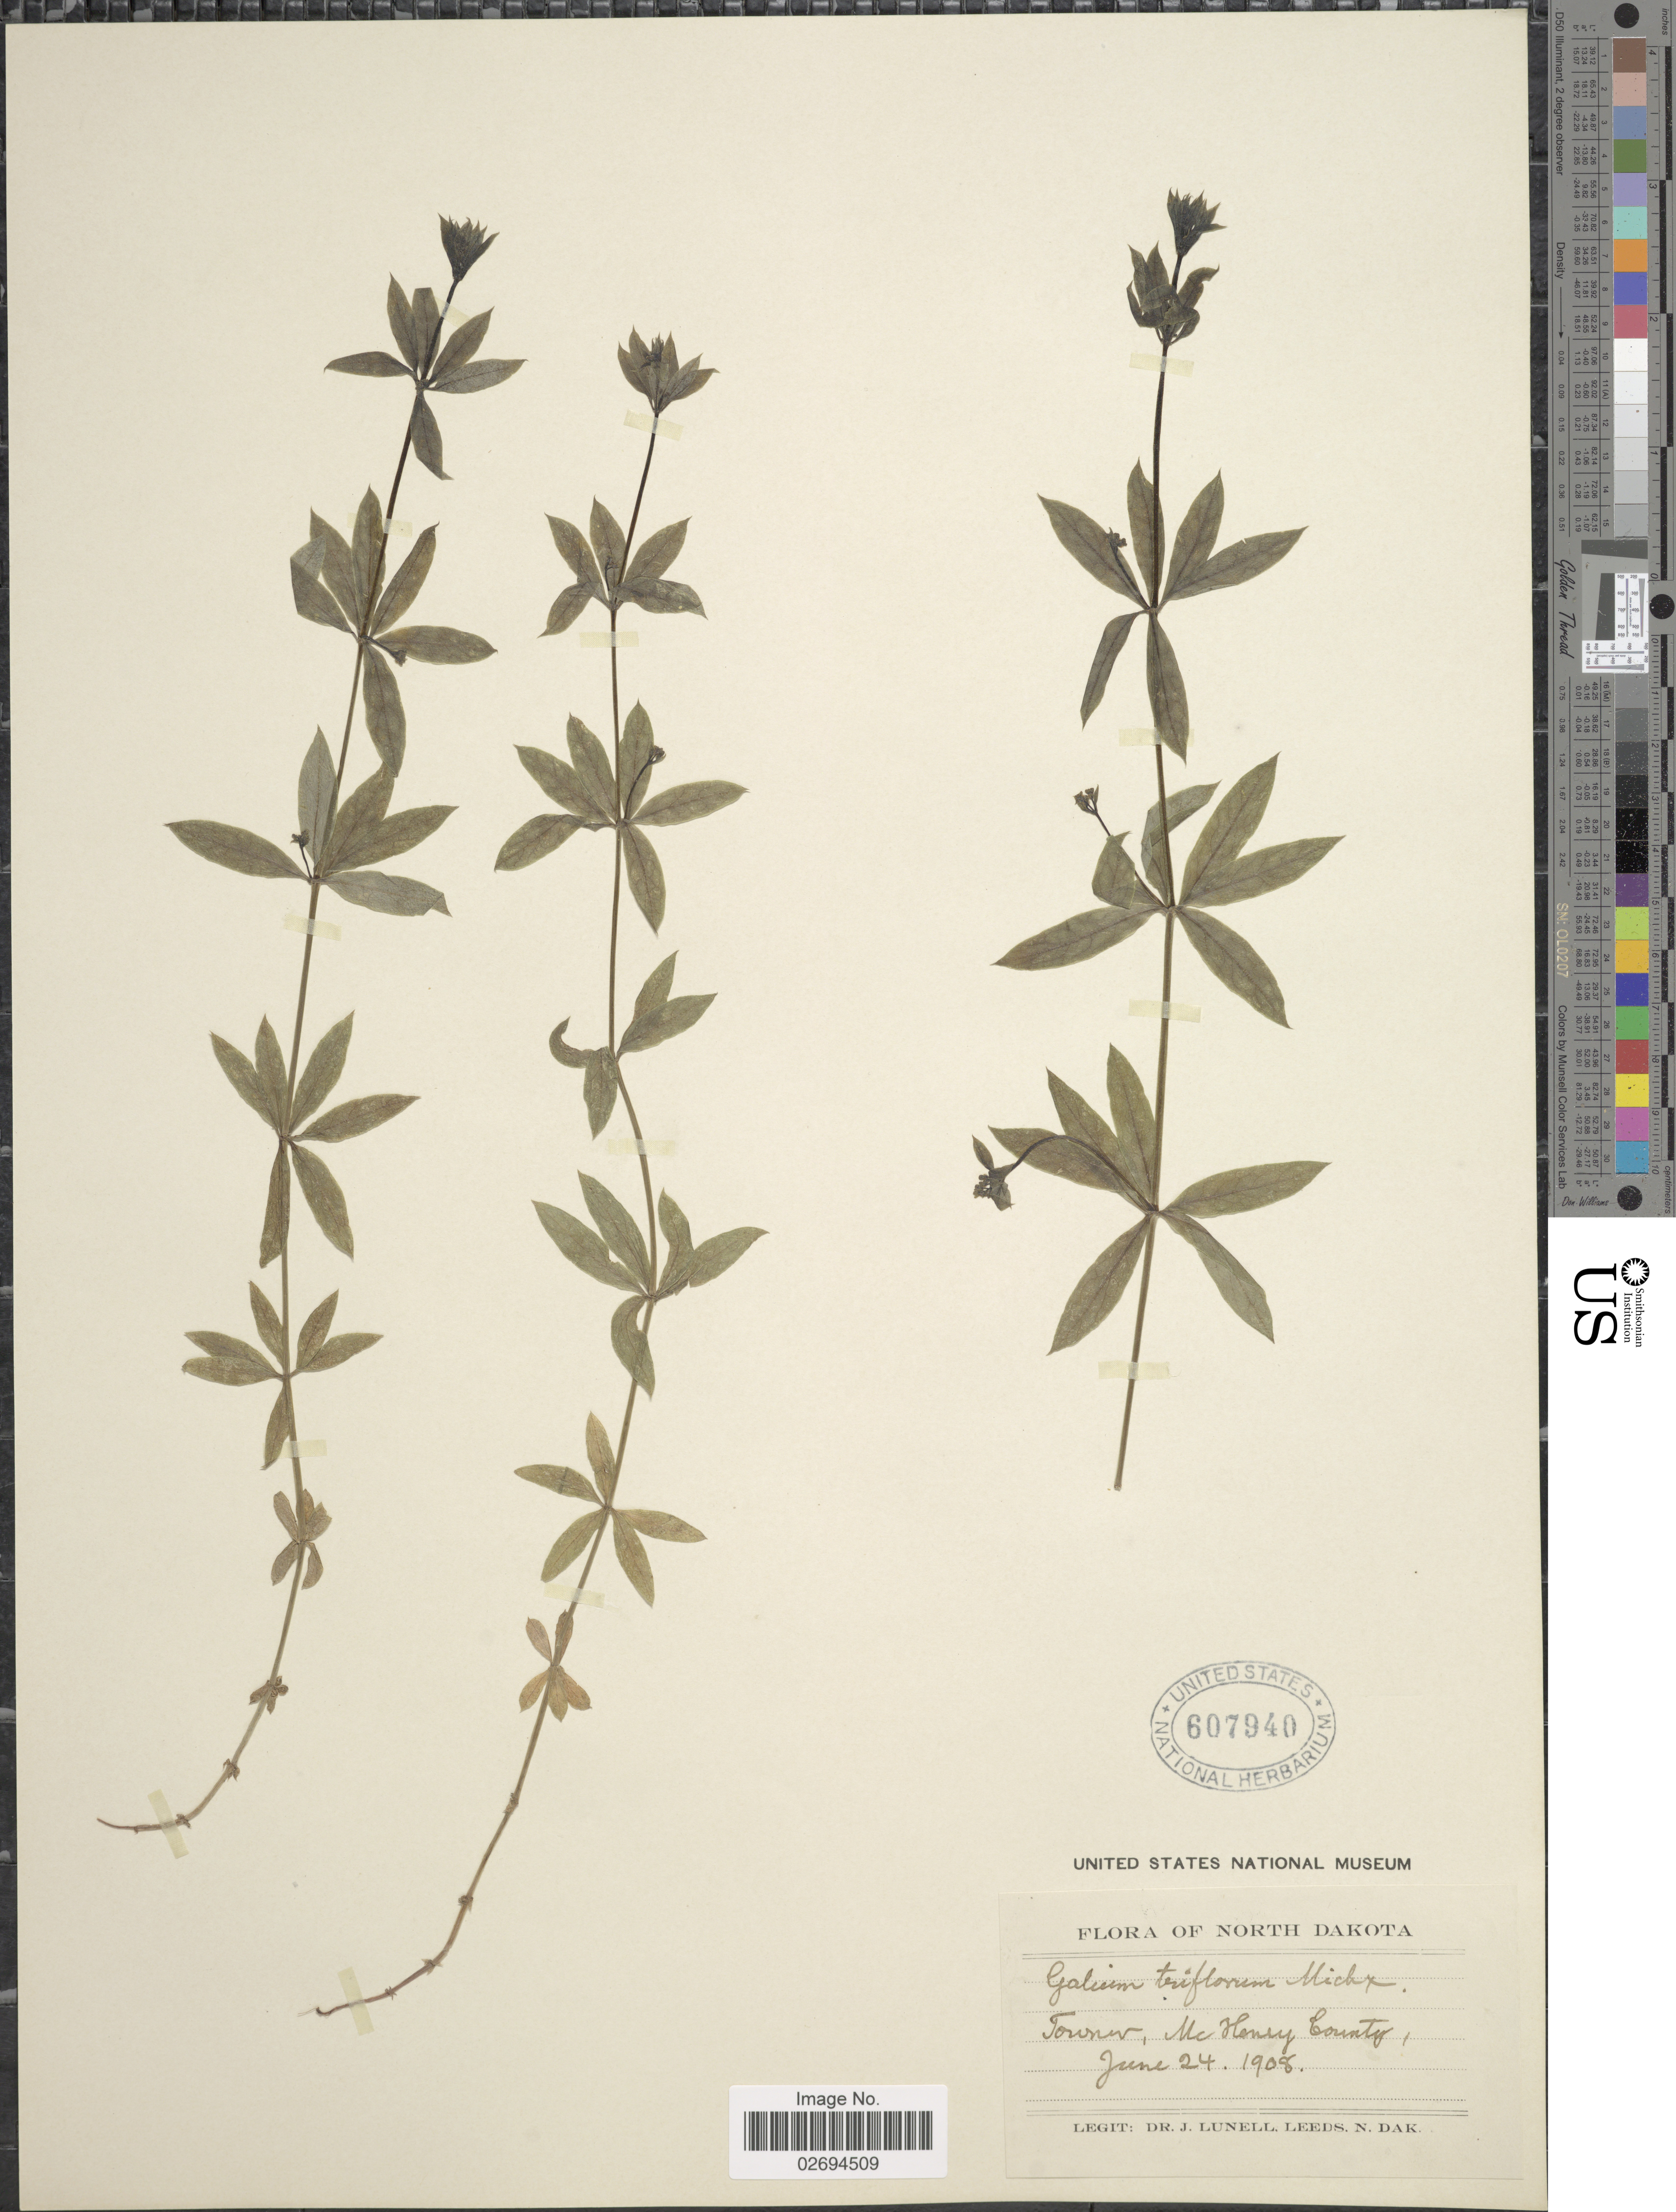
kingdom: Plantae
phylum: Tracheophyta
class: Magnoliopsida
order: Gentianales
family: Rubiaceae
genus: Galium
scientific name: Galium triflorum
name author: Michx.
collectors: J. Lunell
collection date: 1908-06-24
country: United States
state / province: North Dakota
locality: Towner, Mc Henry County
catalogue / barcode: US 607940